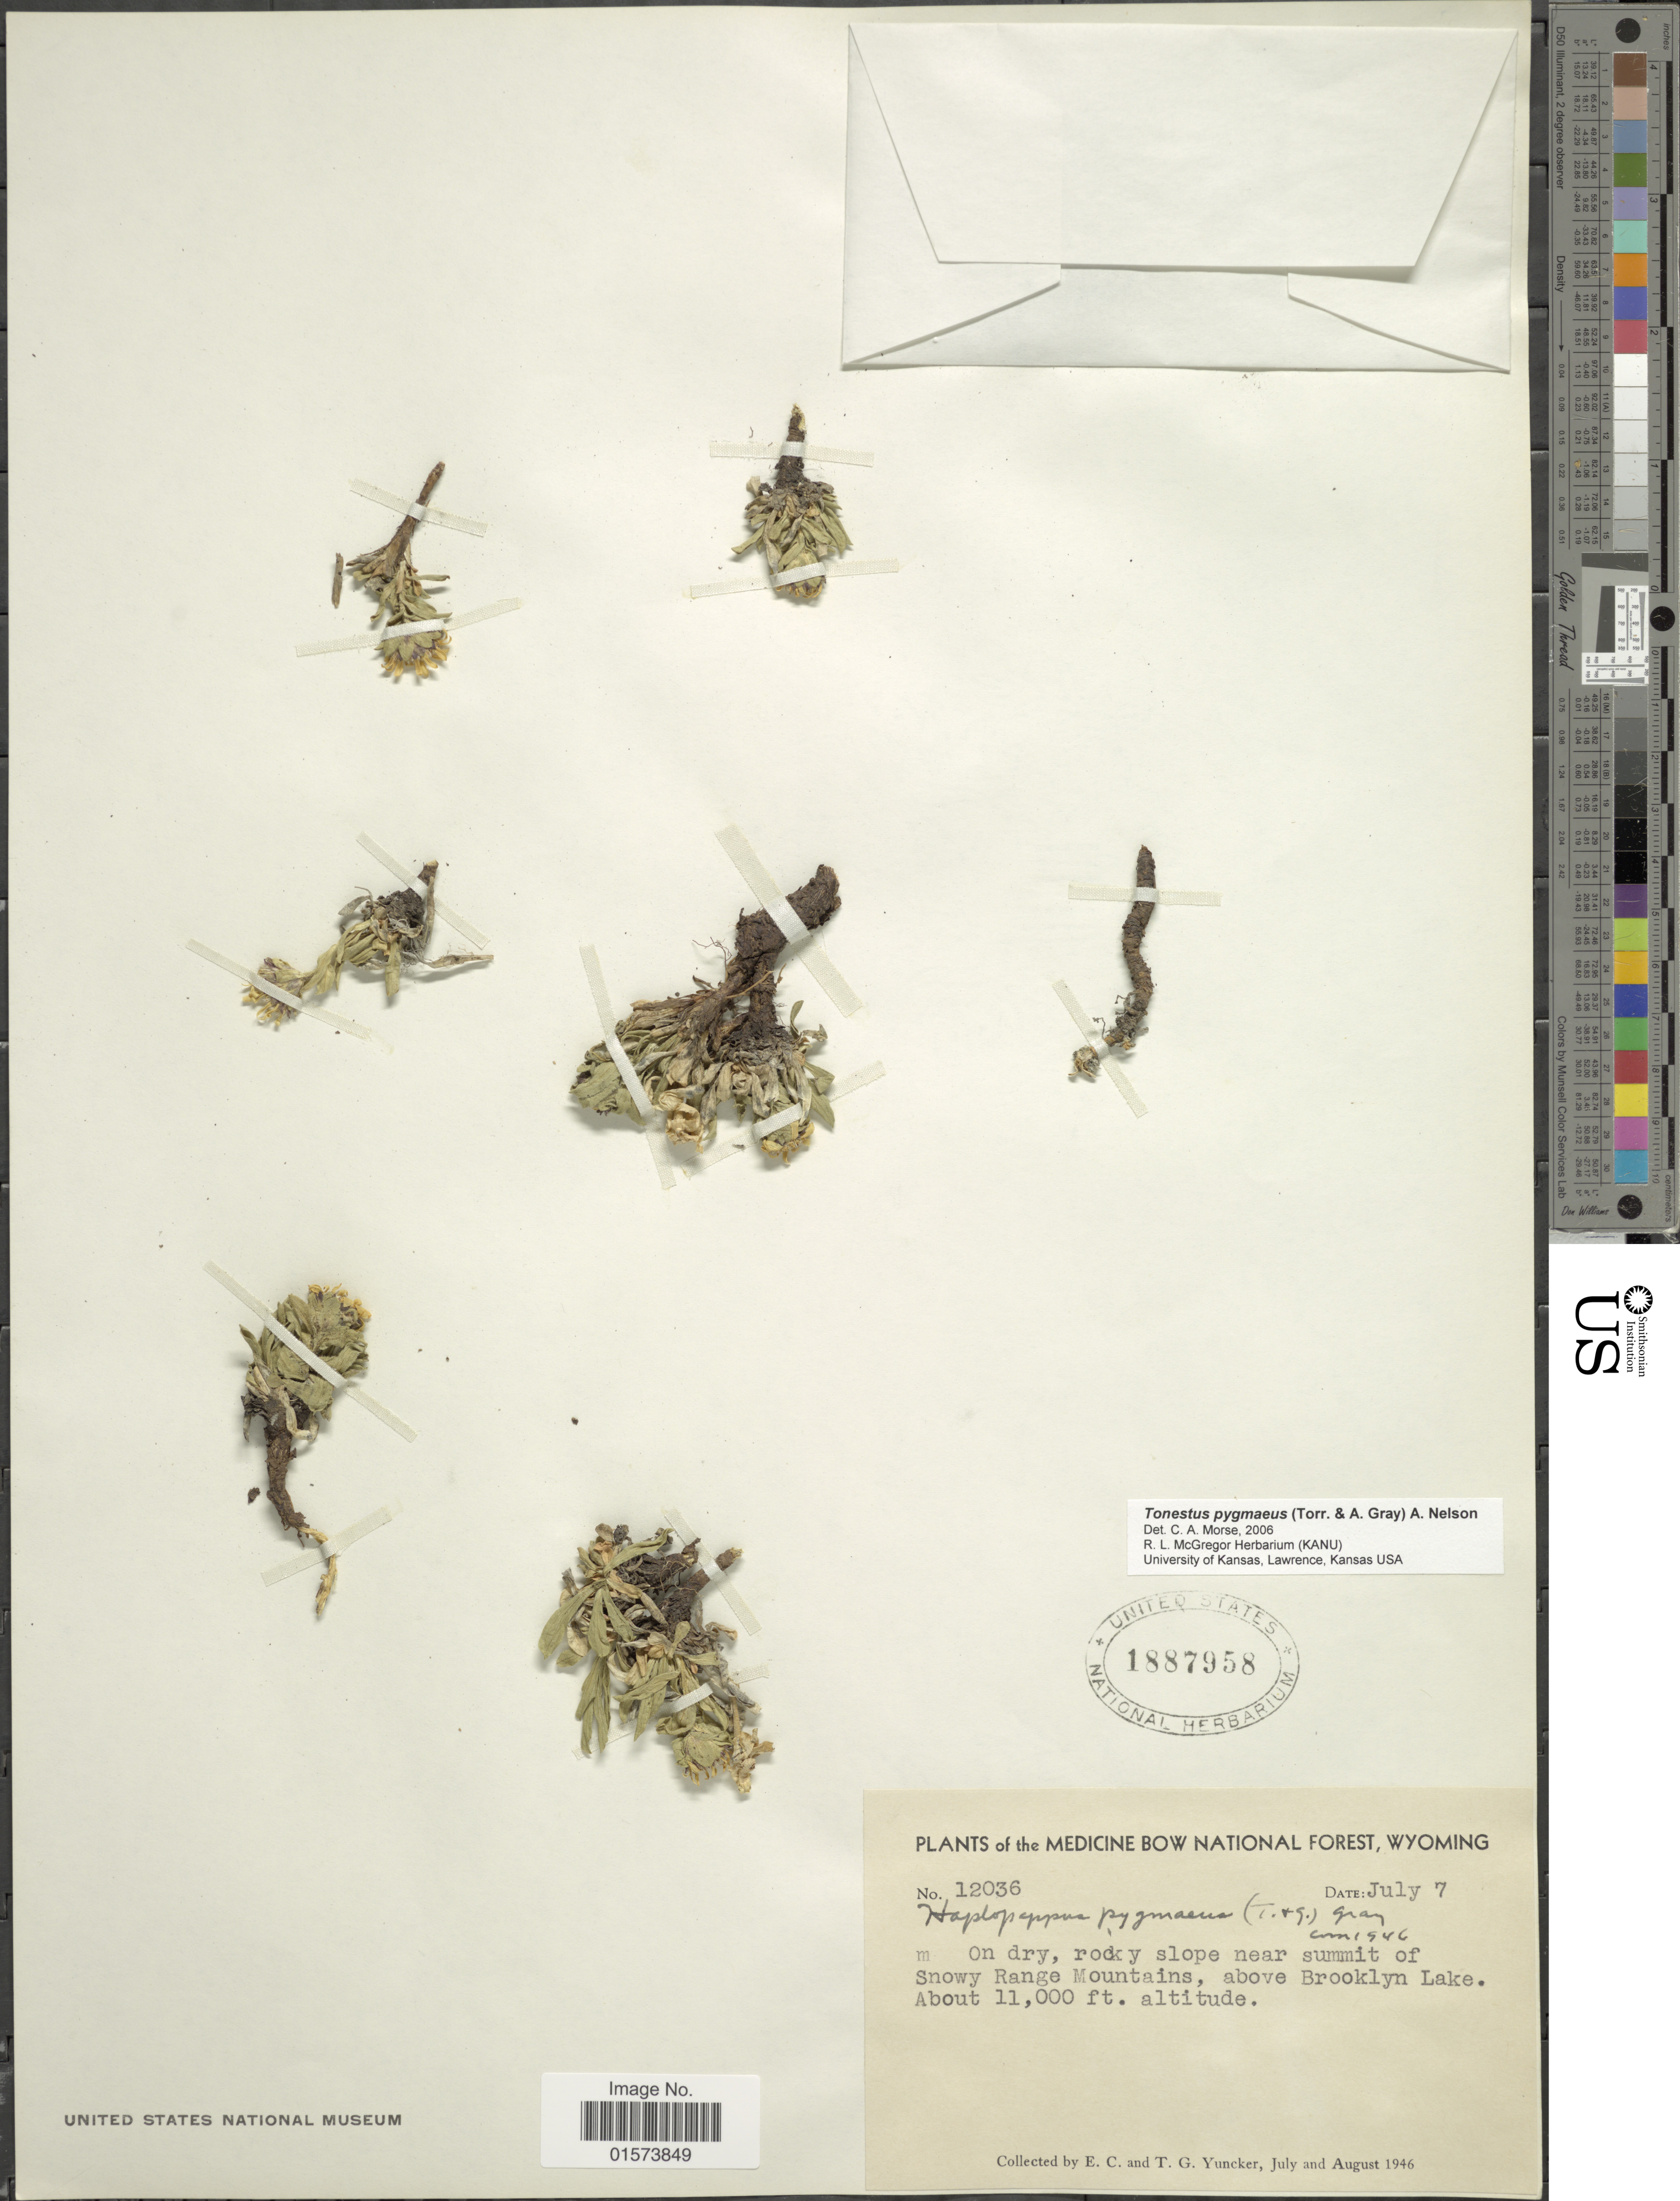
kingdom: Plantae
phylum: Tracheophyta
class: Magnoliopsida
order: Asterales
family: Asteraceae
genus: Tonestus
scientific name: Tonestus pygmaeus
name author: (Torr. & A. Gray) A. Nelson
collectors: E. C. Yuncker & T. G. Yuncker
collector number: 12036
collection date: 1946-07-07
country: United States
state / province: Wyoming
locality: Medicine Bow National Forest, on dry, rocky slope near summit of Snowy Range Mountains, above Brooklyn Lake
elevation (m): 3353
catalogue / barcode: US 1887958